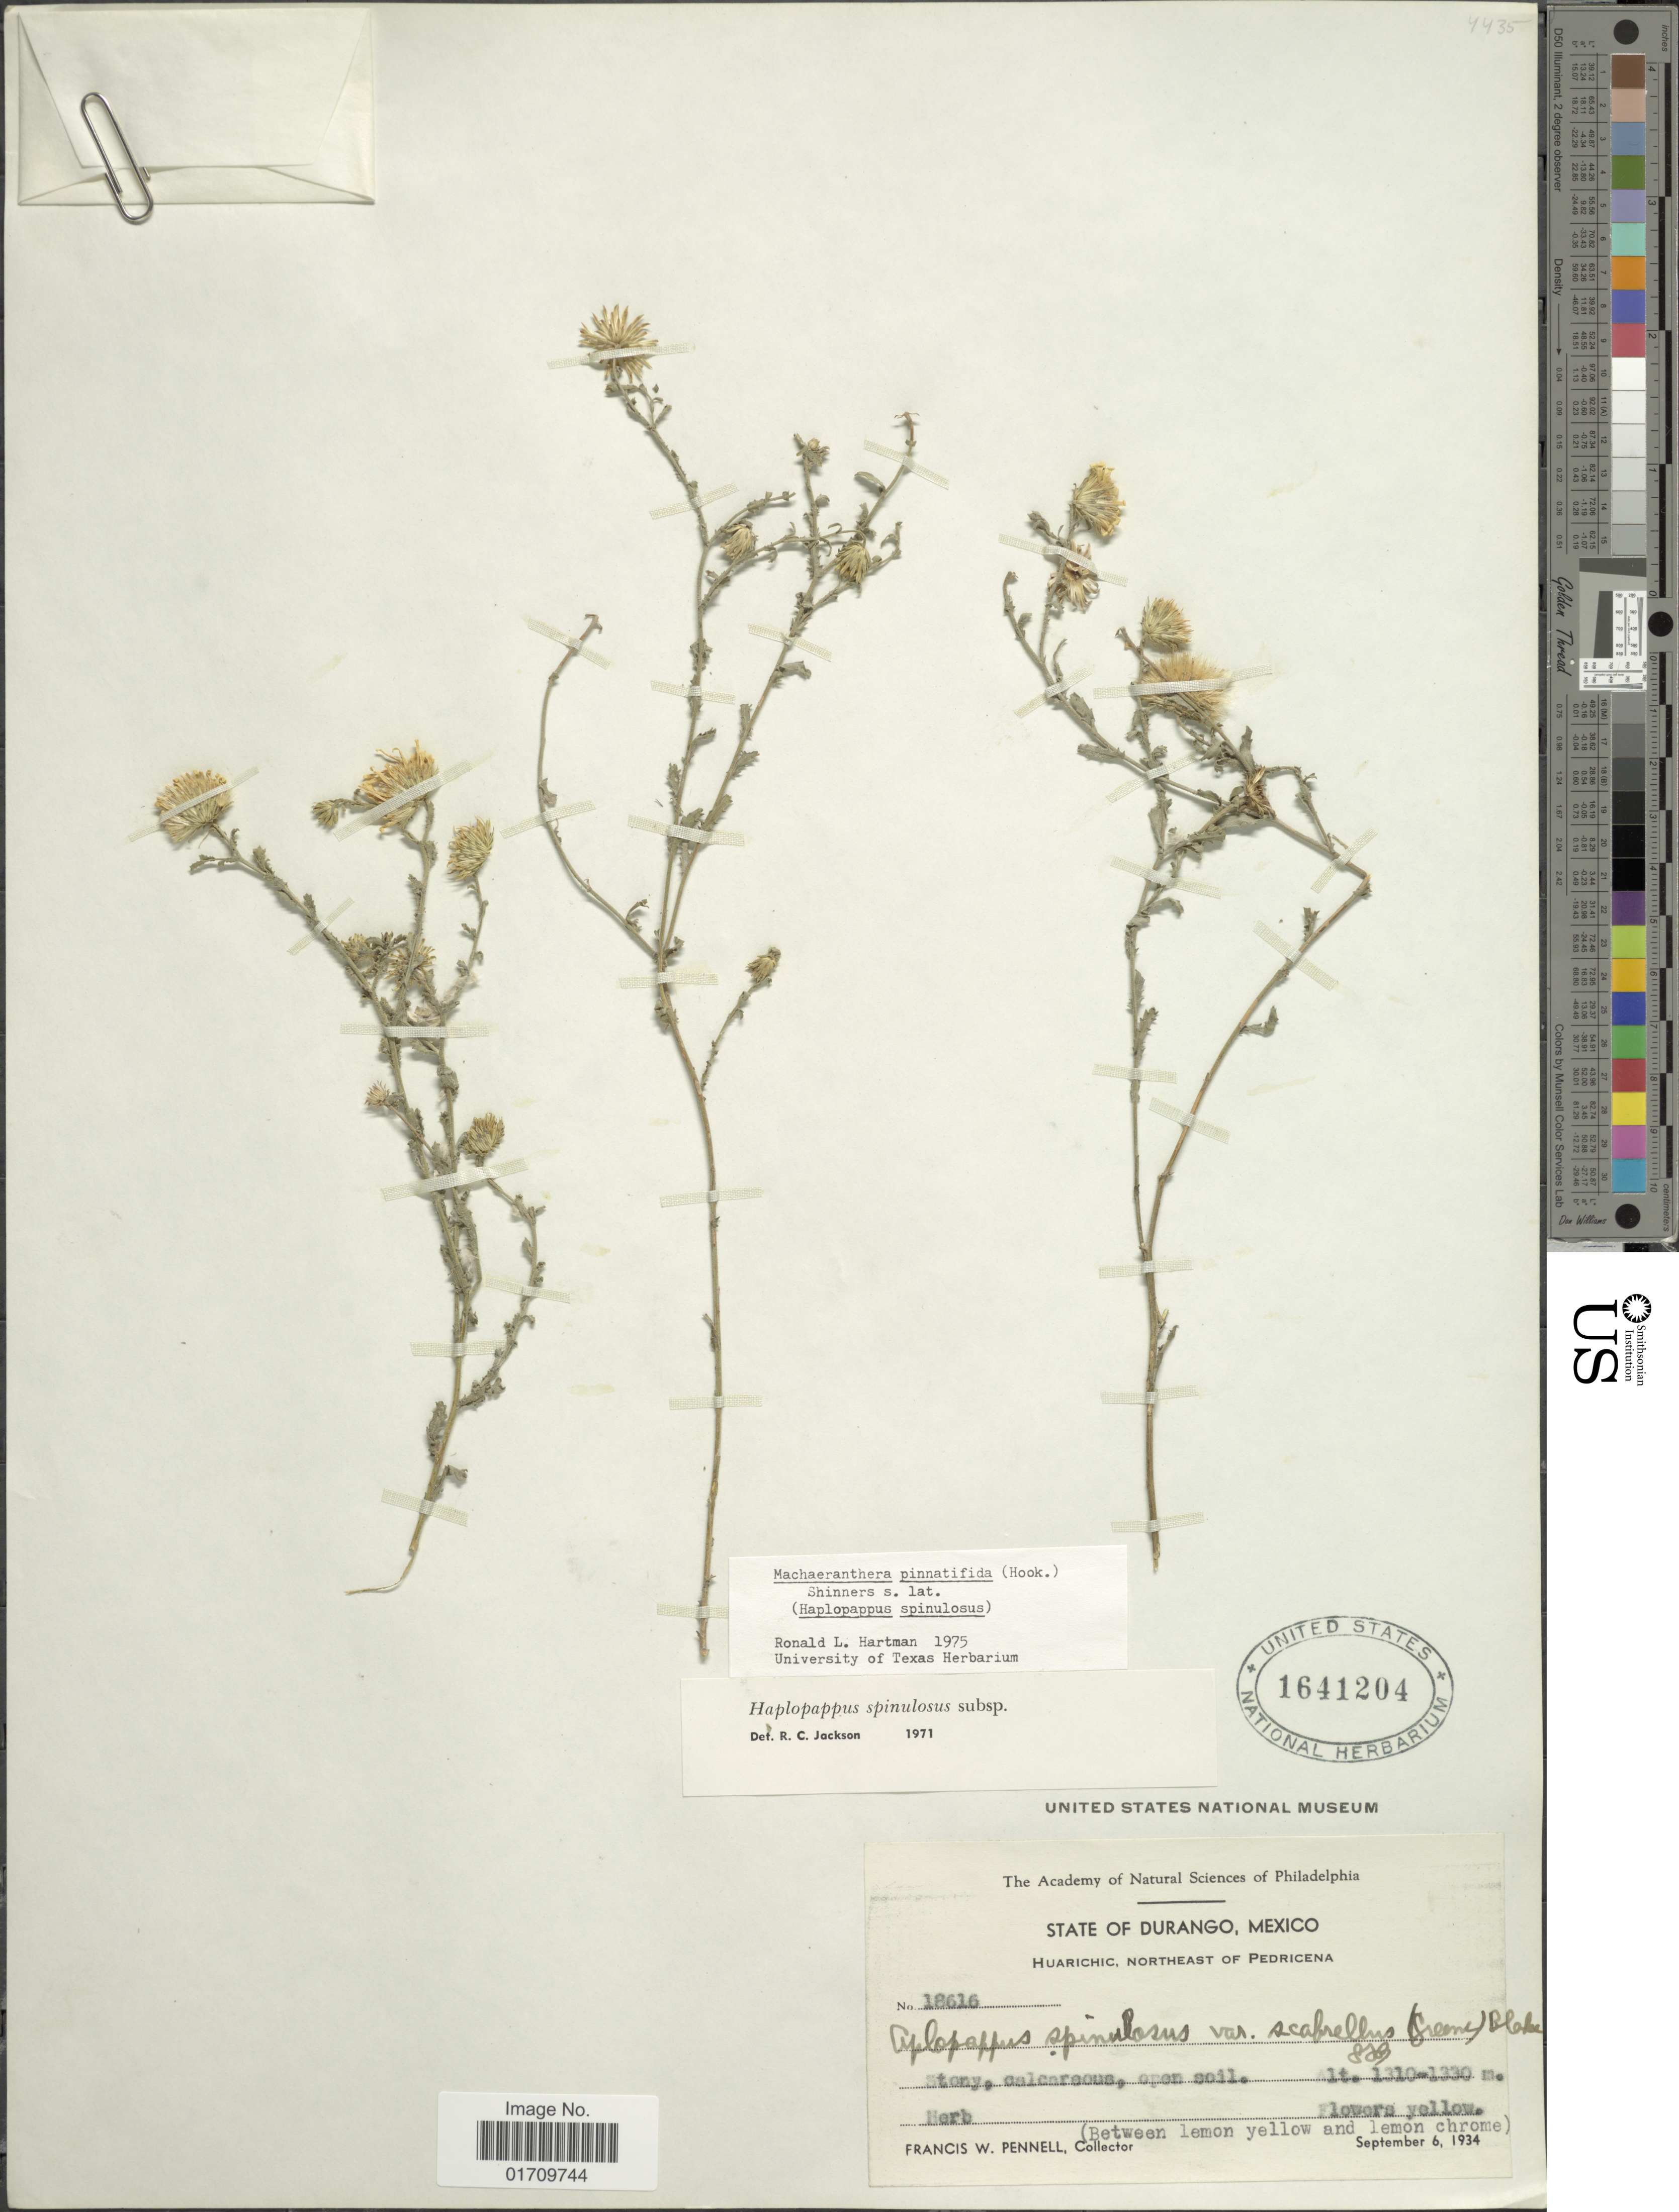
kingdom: Plantae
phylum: Tracheophyta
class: Magnoliopsida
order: Asterales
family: Asteraceae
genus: Machaeranthera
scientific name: Machaeranthera pinnatifida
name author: (Hook.) Shinners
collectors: F. W. Pennell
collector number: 18616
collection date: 1934-09-06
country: Mexico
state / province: Durango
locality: Huarichic, northeast of Pedricena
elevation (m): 1310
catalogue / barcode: US 1641204